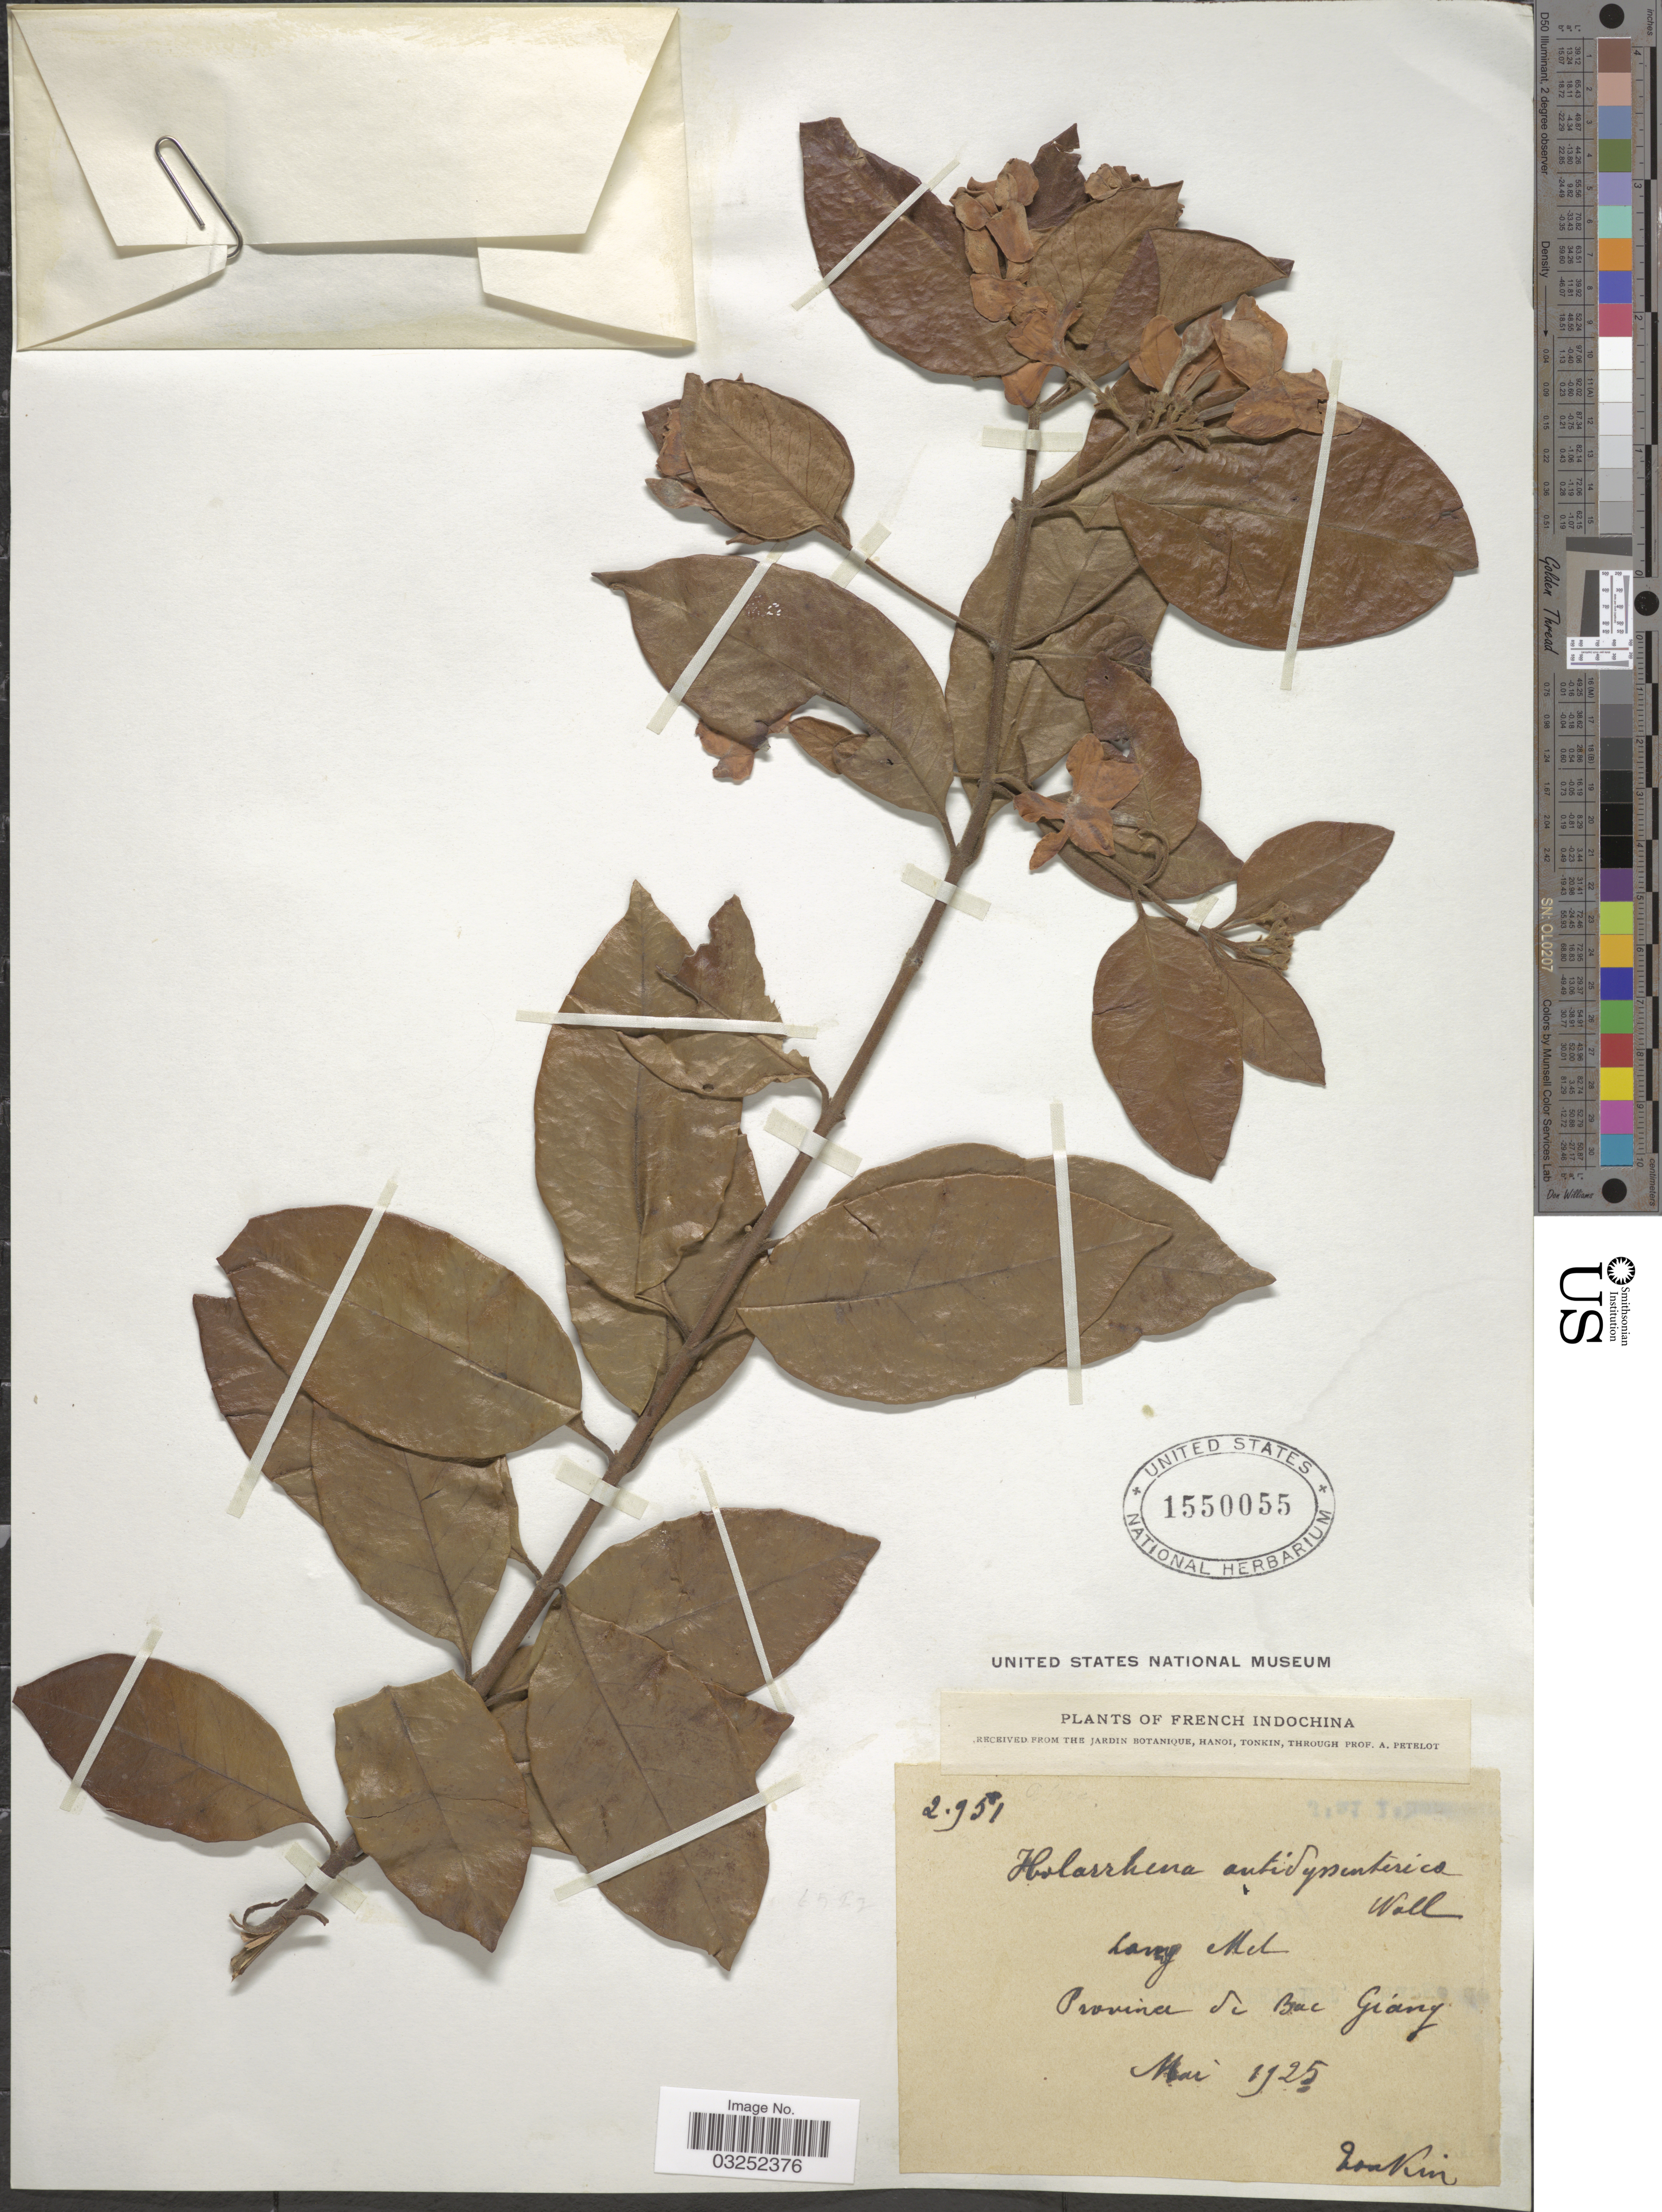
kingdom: Plantae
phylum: Tracheophyta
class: Magnoliopsida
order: Gentianales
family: Apocynaceae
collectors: P. A. Pételot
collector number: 2951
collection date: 1925-05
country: Vietnam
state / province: Bac Giang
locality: French IndoChina, Lang [interpreted] Mel [interpreted], Province de Bac Giang.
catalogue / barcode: US 1550055